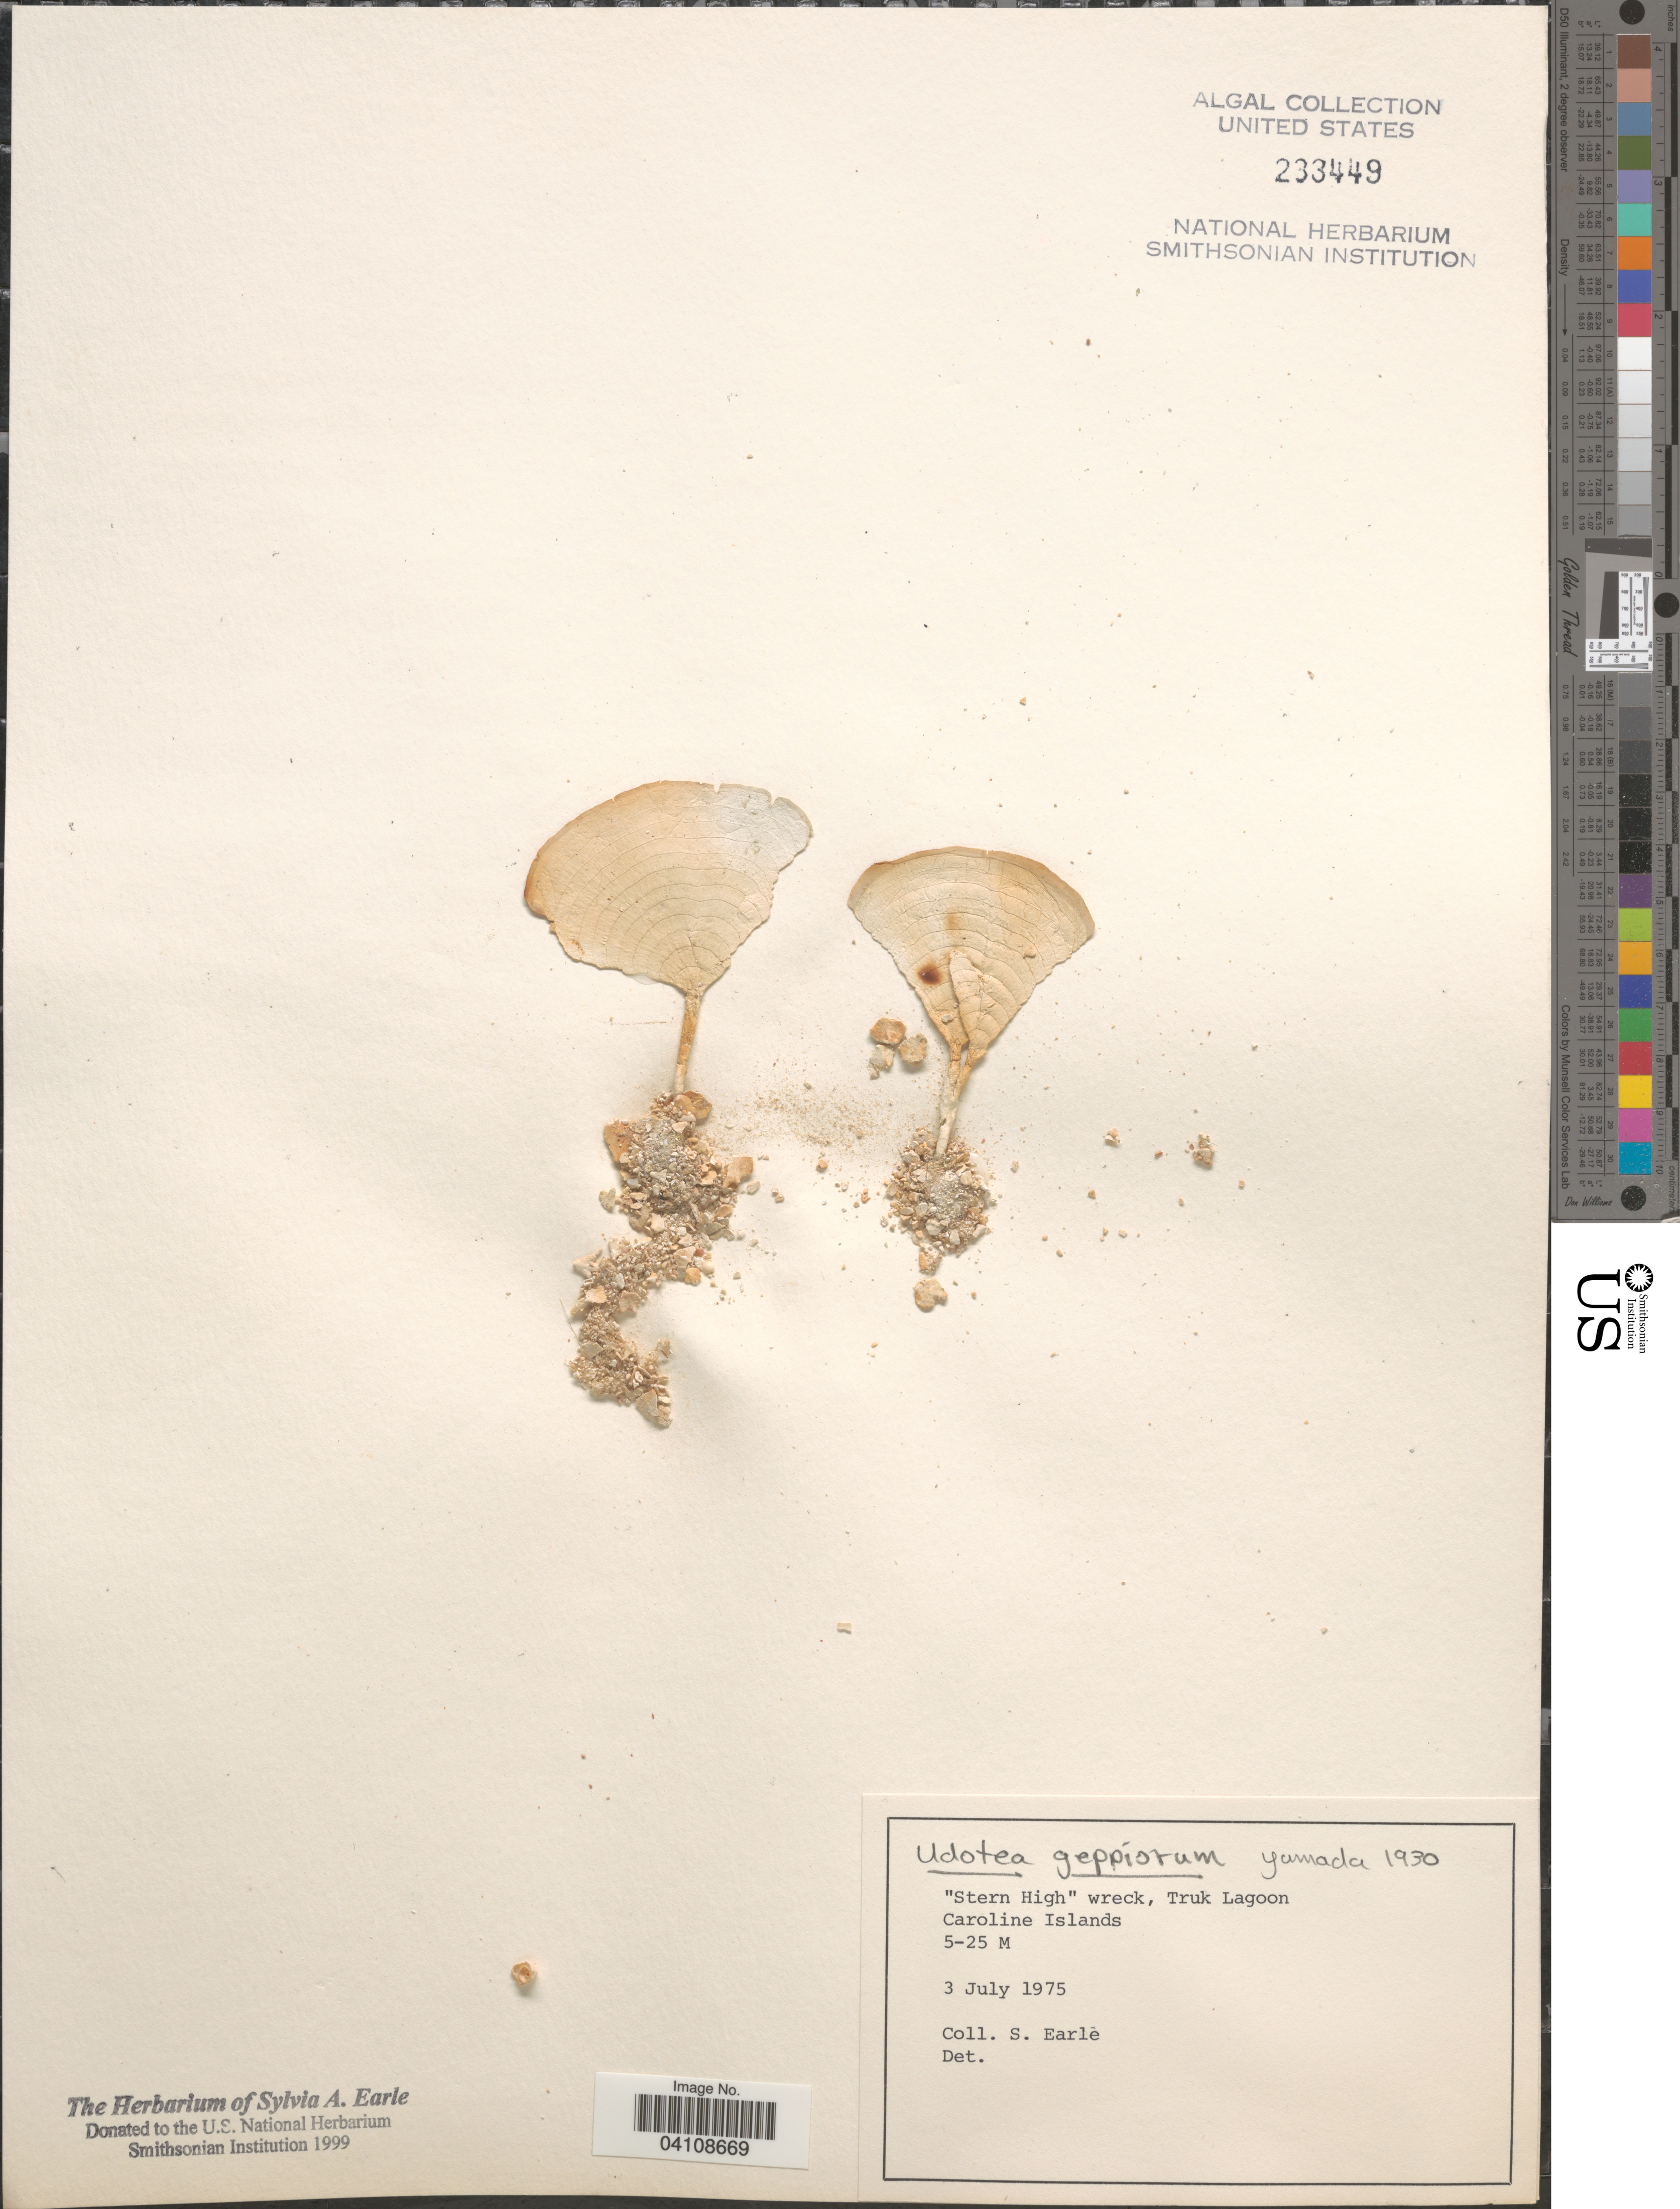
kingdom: Plantae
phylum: Chlorophyta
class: Ulvophyceae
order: Bryopsidales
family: Udoteaceae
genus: Udotea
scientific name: Udotea geppiorum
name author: Yamada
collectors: S. A. Earle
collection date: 1975-07-03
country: Micronesia, Federated States of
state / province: Truk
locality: Stern High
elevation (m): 5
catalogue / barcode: US 233449